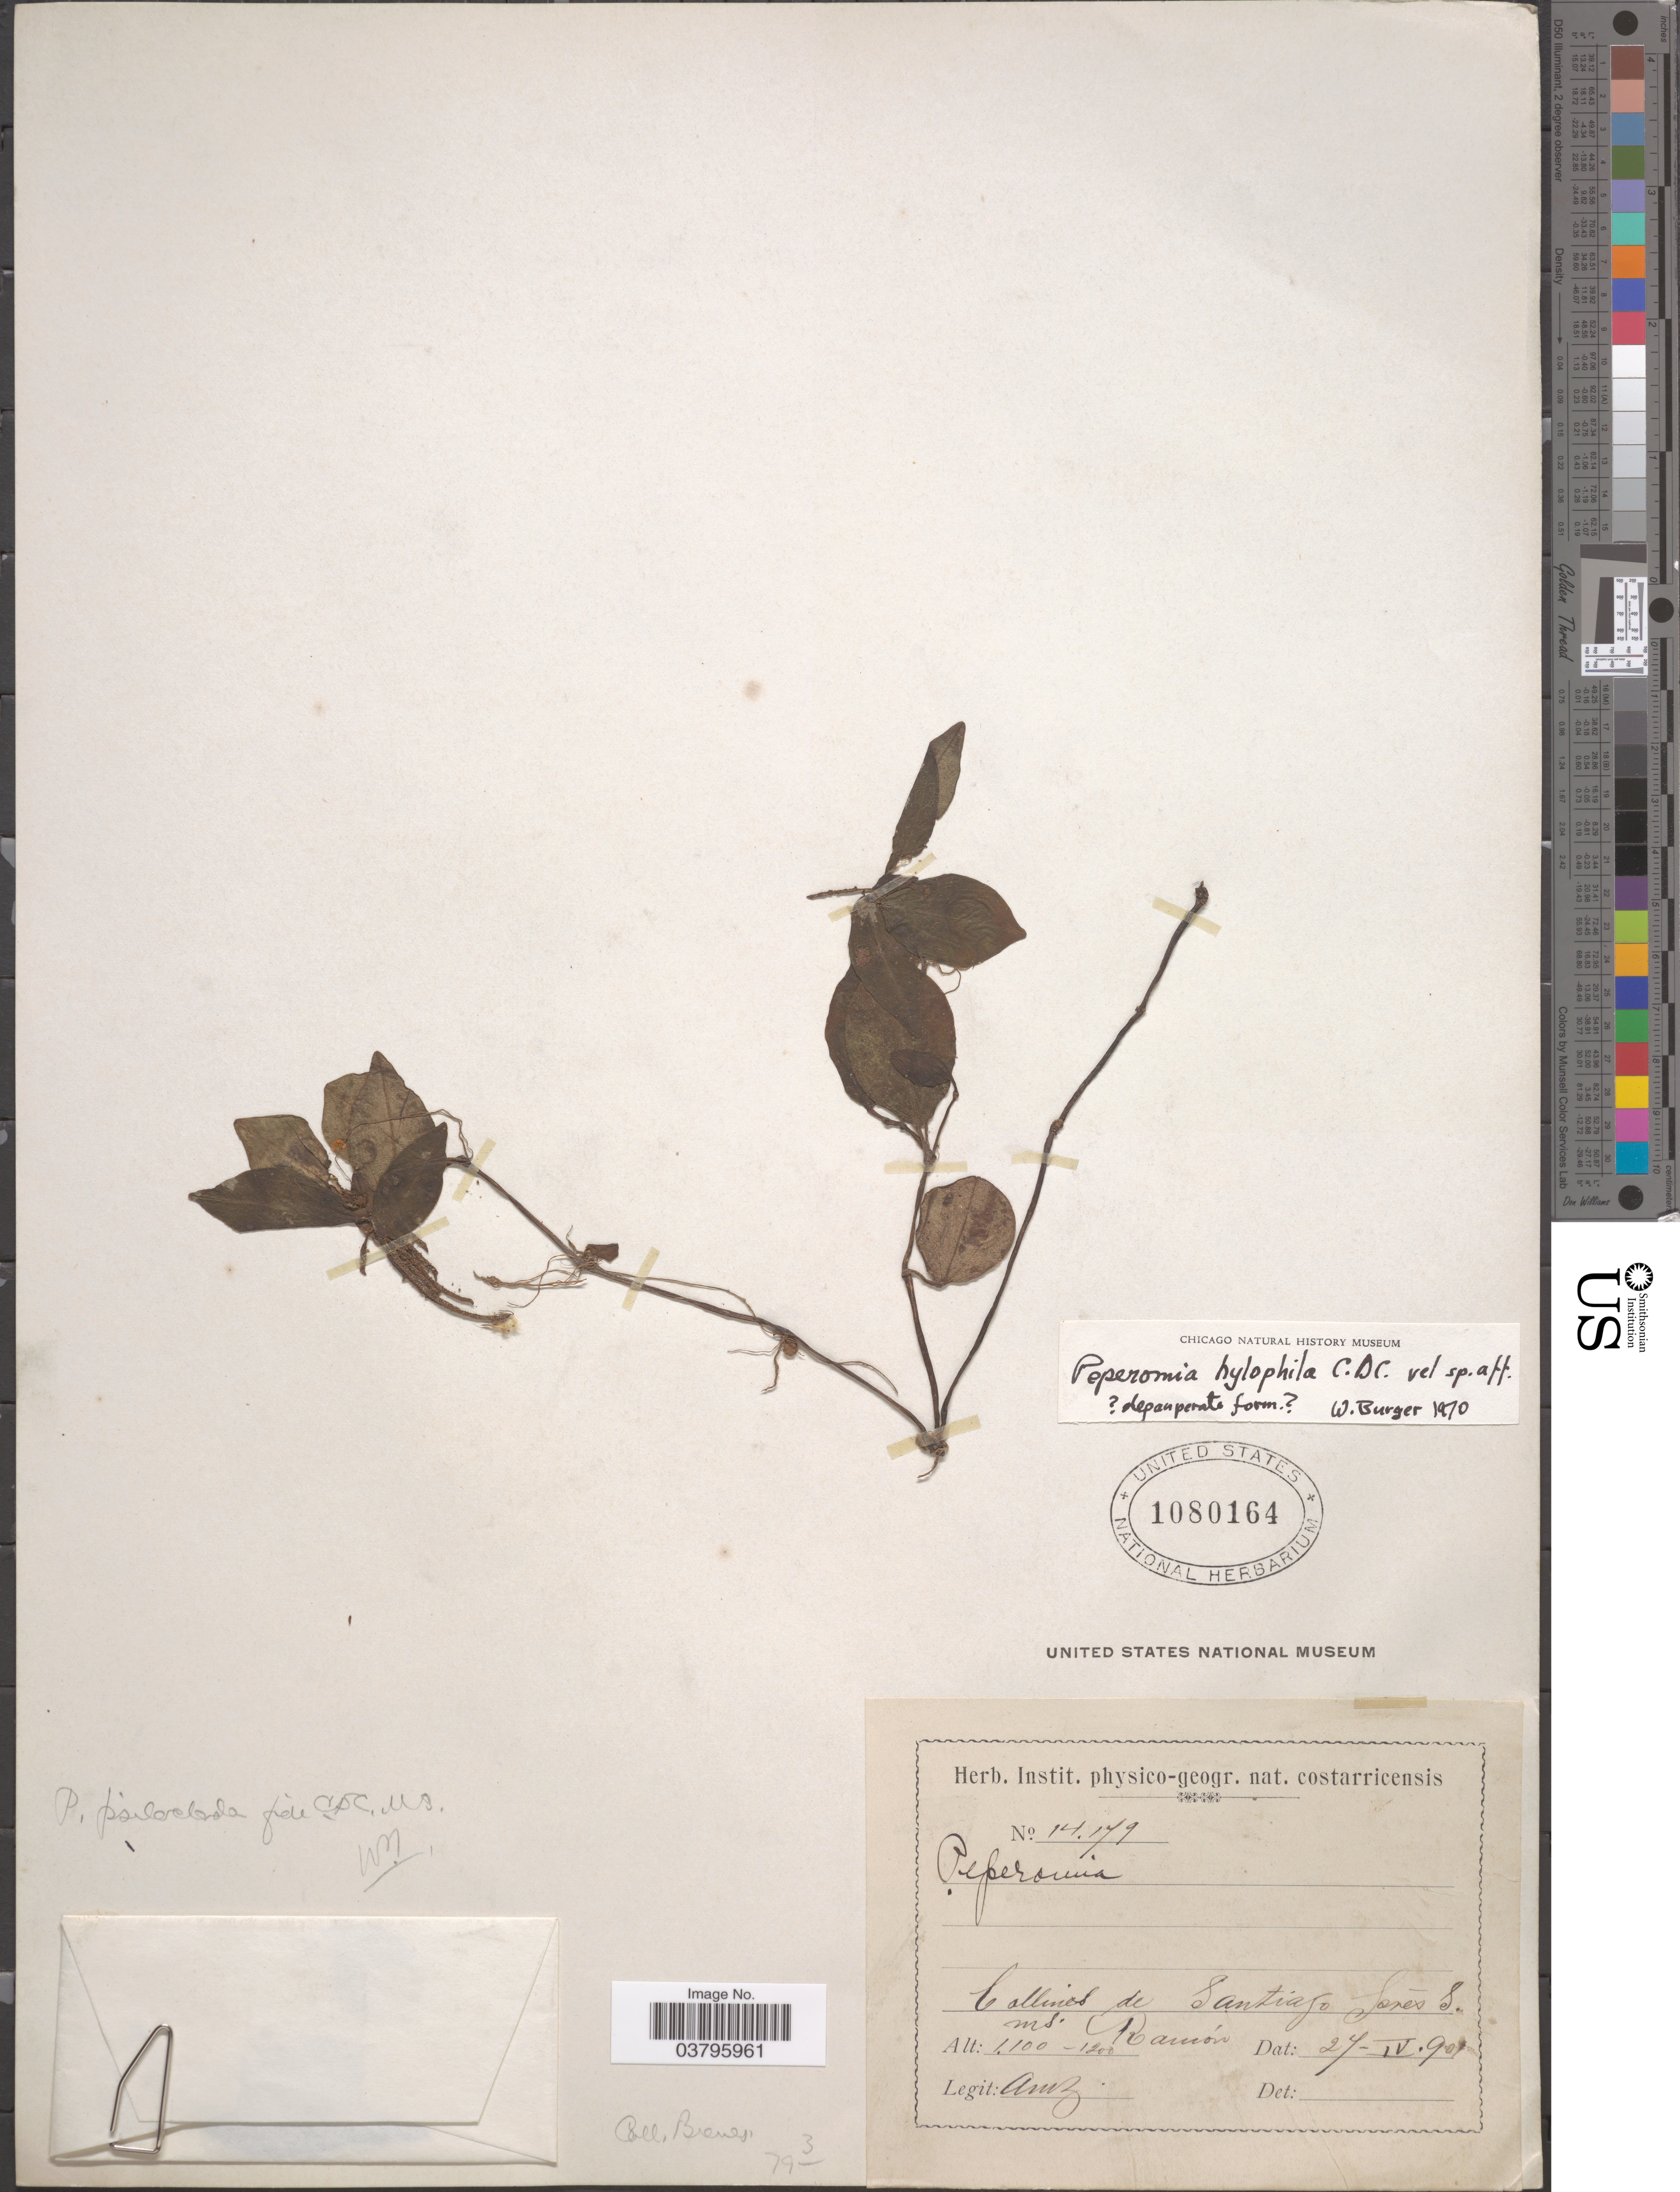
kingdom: Plantae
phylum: Tracheophyta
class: Magnoliopsida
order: Piperales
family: Piperaceae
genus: Peperomia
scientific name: Peperomia san-joseana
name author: C. DC.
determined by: Jiménez, José Estaban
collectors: A. Brenes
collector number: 14179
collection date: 1901-04-27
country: Costa Rica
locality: Callines de Santiago Jonés S. Ramón.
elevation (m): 1100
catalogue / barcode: US 1080164